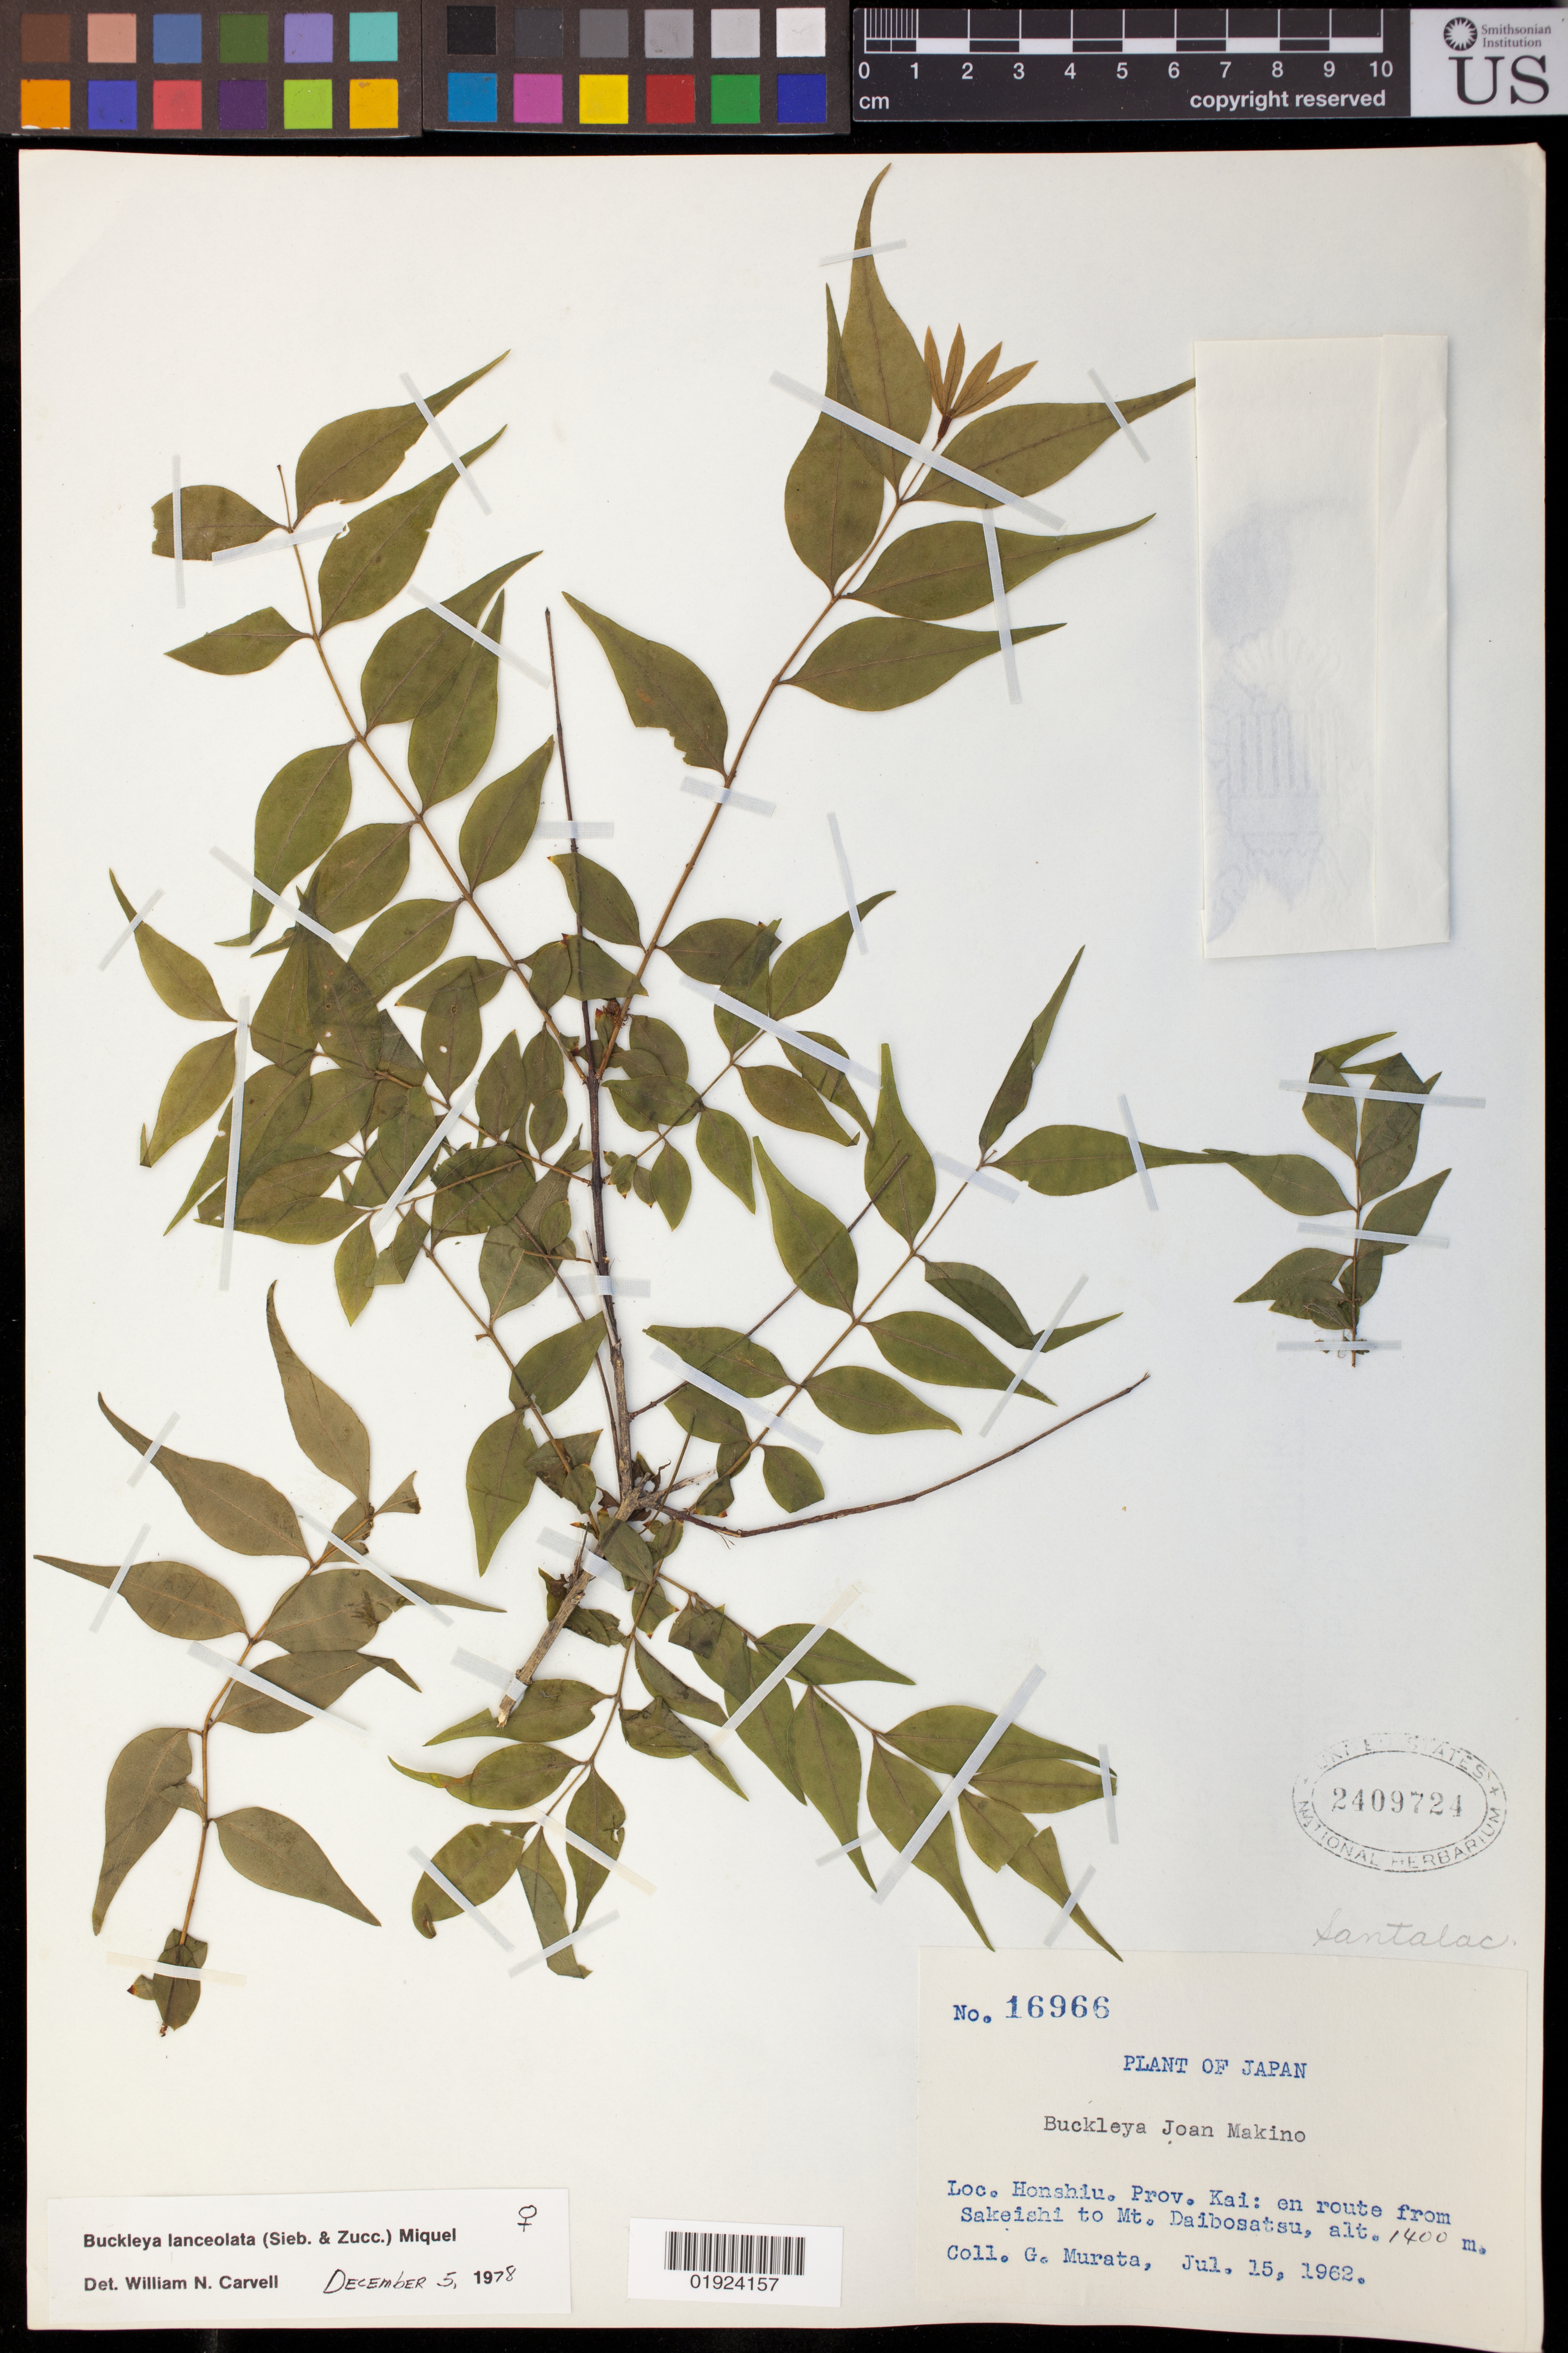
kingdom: Plantae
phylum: Tracheophyta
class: Magnoliopsida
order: Santalales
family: Thesiaceae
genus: Buckleya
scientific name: Buckleya lanceolata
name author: (Siebold & Zucc.) Miq.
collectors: G. Murata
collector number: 16966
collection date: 1962-07-15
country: Japan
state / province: Yamanasi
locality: Honshu. Prov. Ka: on route from Sakeishi to Mt. Daibosatsu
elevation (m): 1400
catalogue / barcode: US 2409724